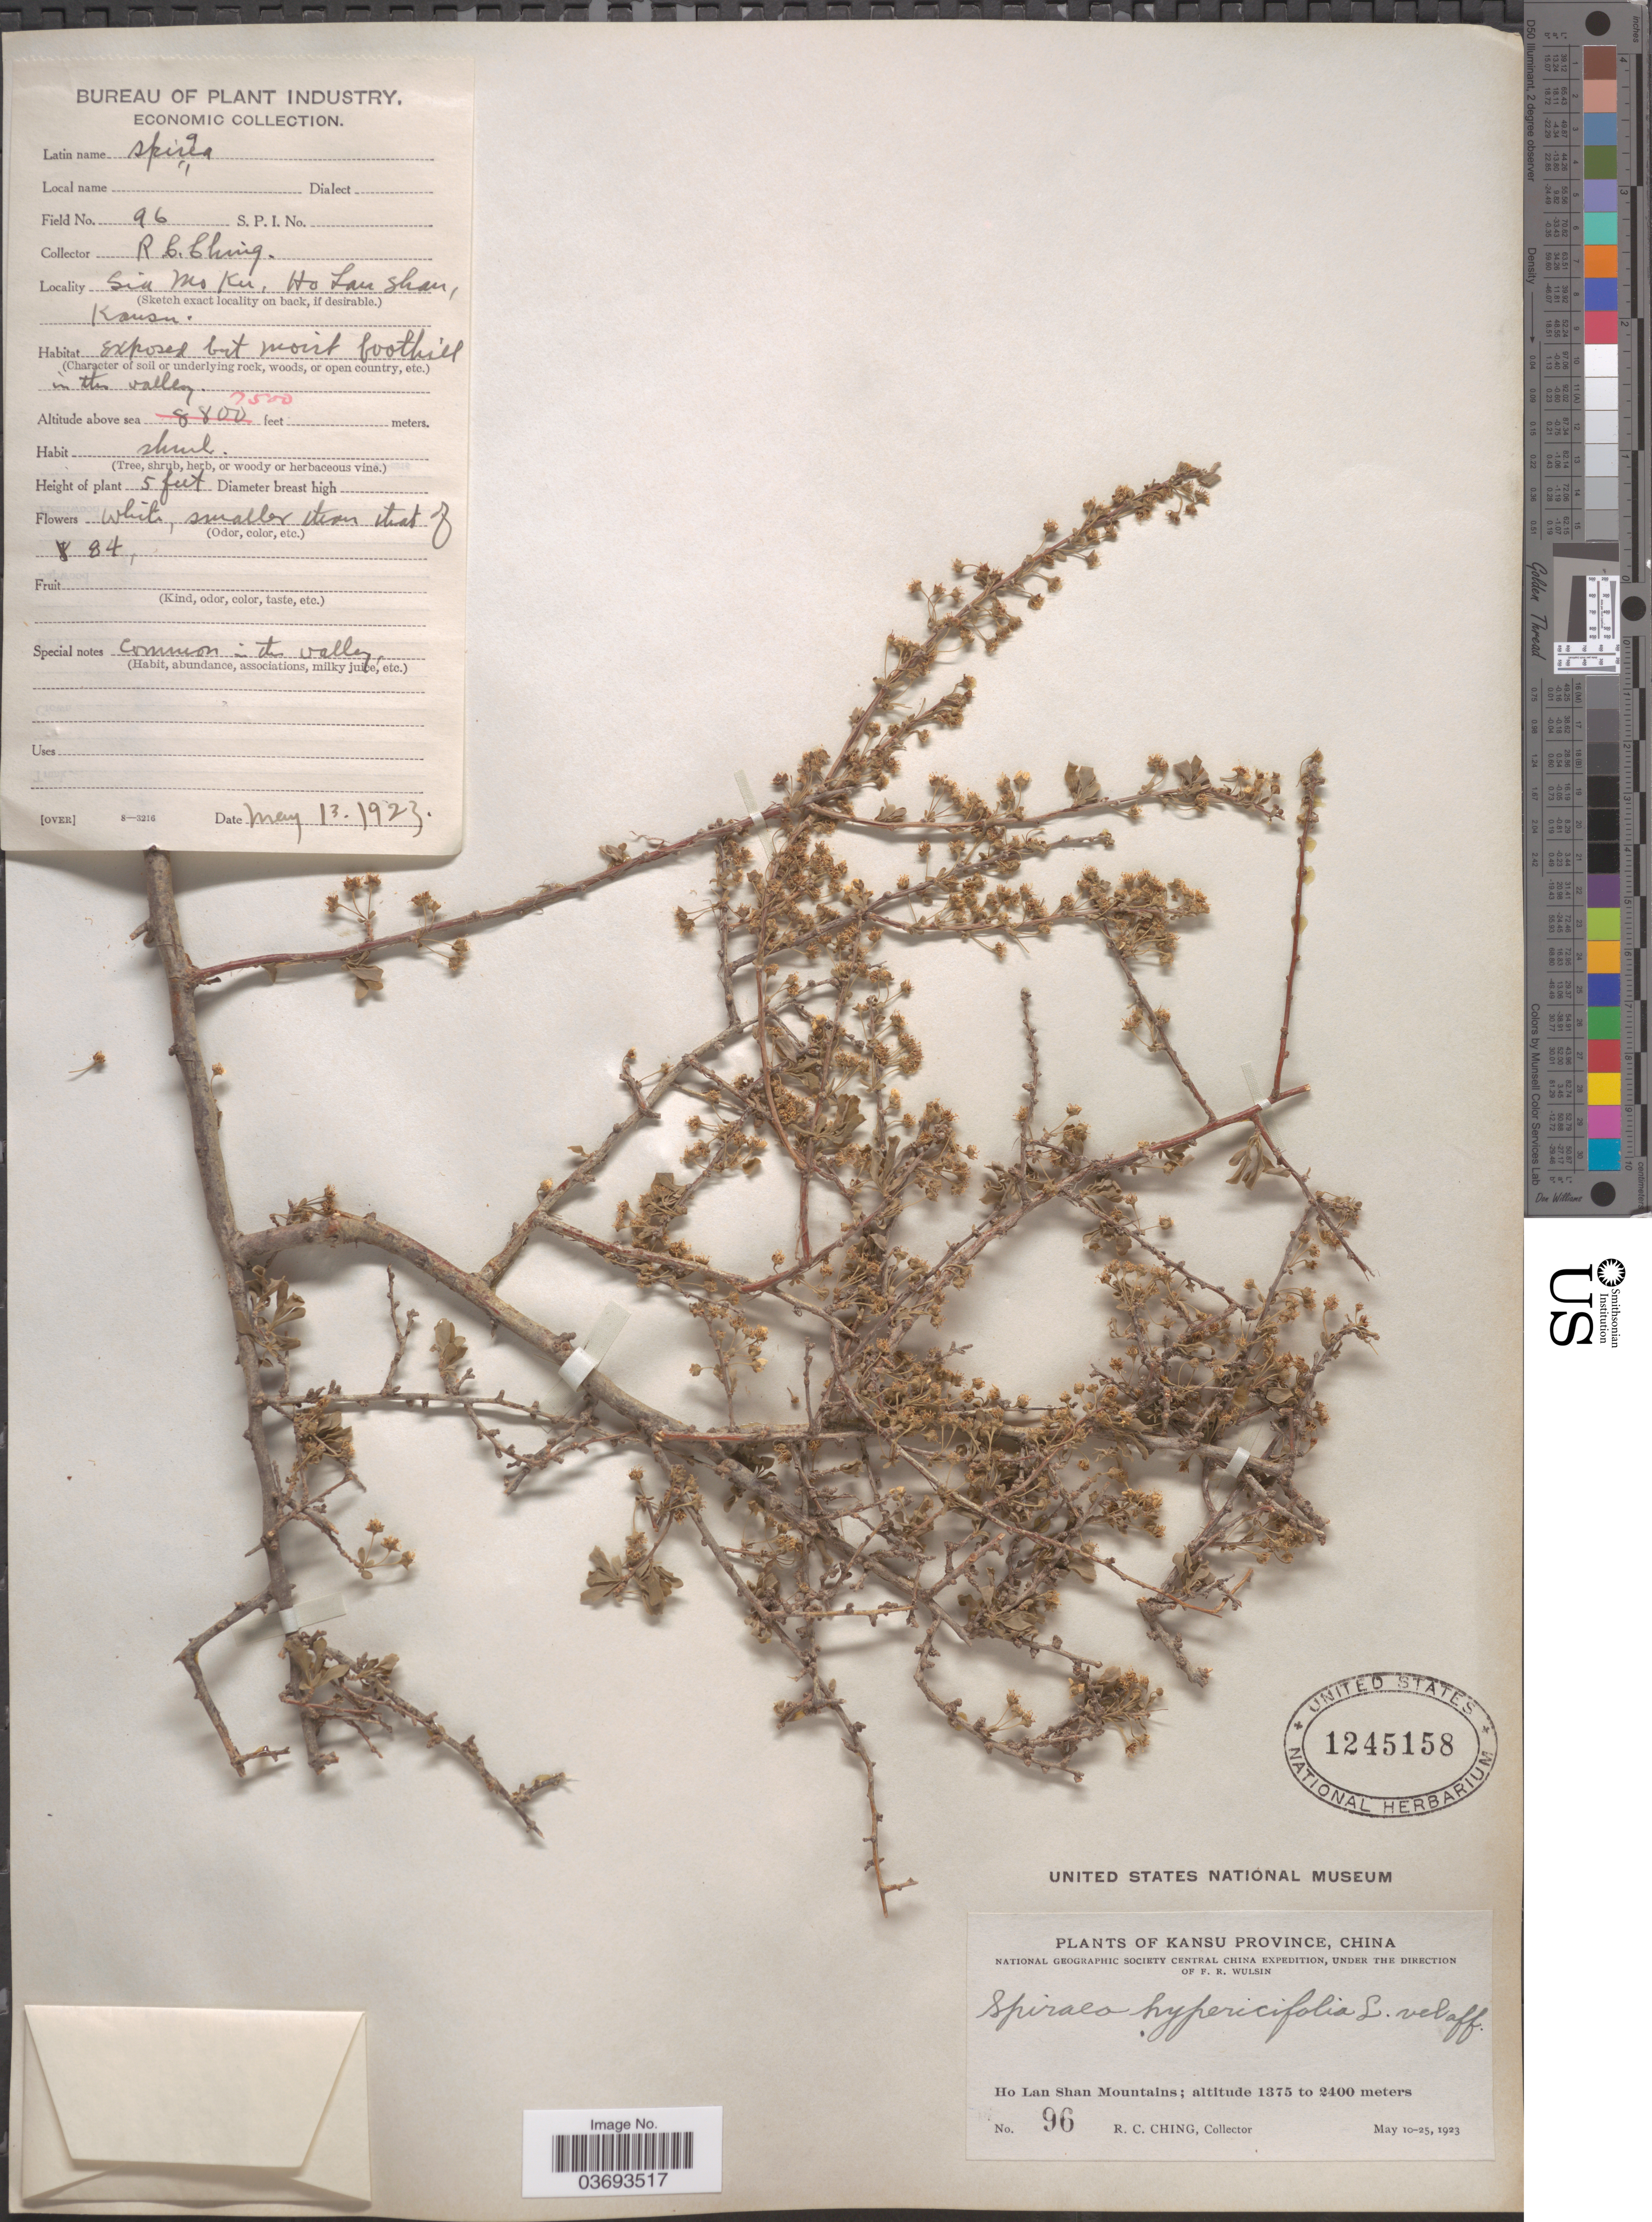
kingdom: Plantae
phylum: Tracheophyta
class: Magnoliopsida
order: Rosales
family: Rosaceae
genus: Spiraea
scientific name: Spiraea hypericifolia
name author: L.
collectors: R. C. Ching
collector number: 96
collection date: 1923-05-13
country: China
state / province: Gansu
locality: Siu [interpreted] Mo Ku, Ho Lan Shan. Kansu Province, Ho Lan Shan Mountains.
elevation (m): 2286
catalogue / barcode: US 1245158